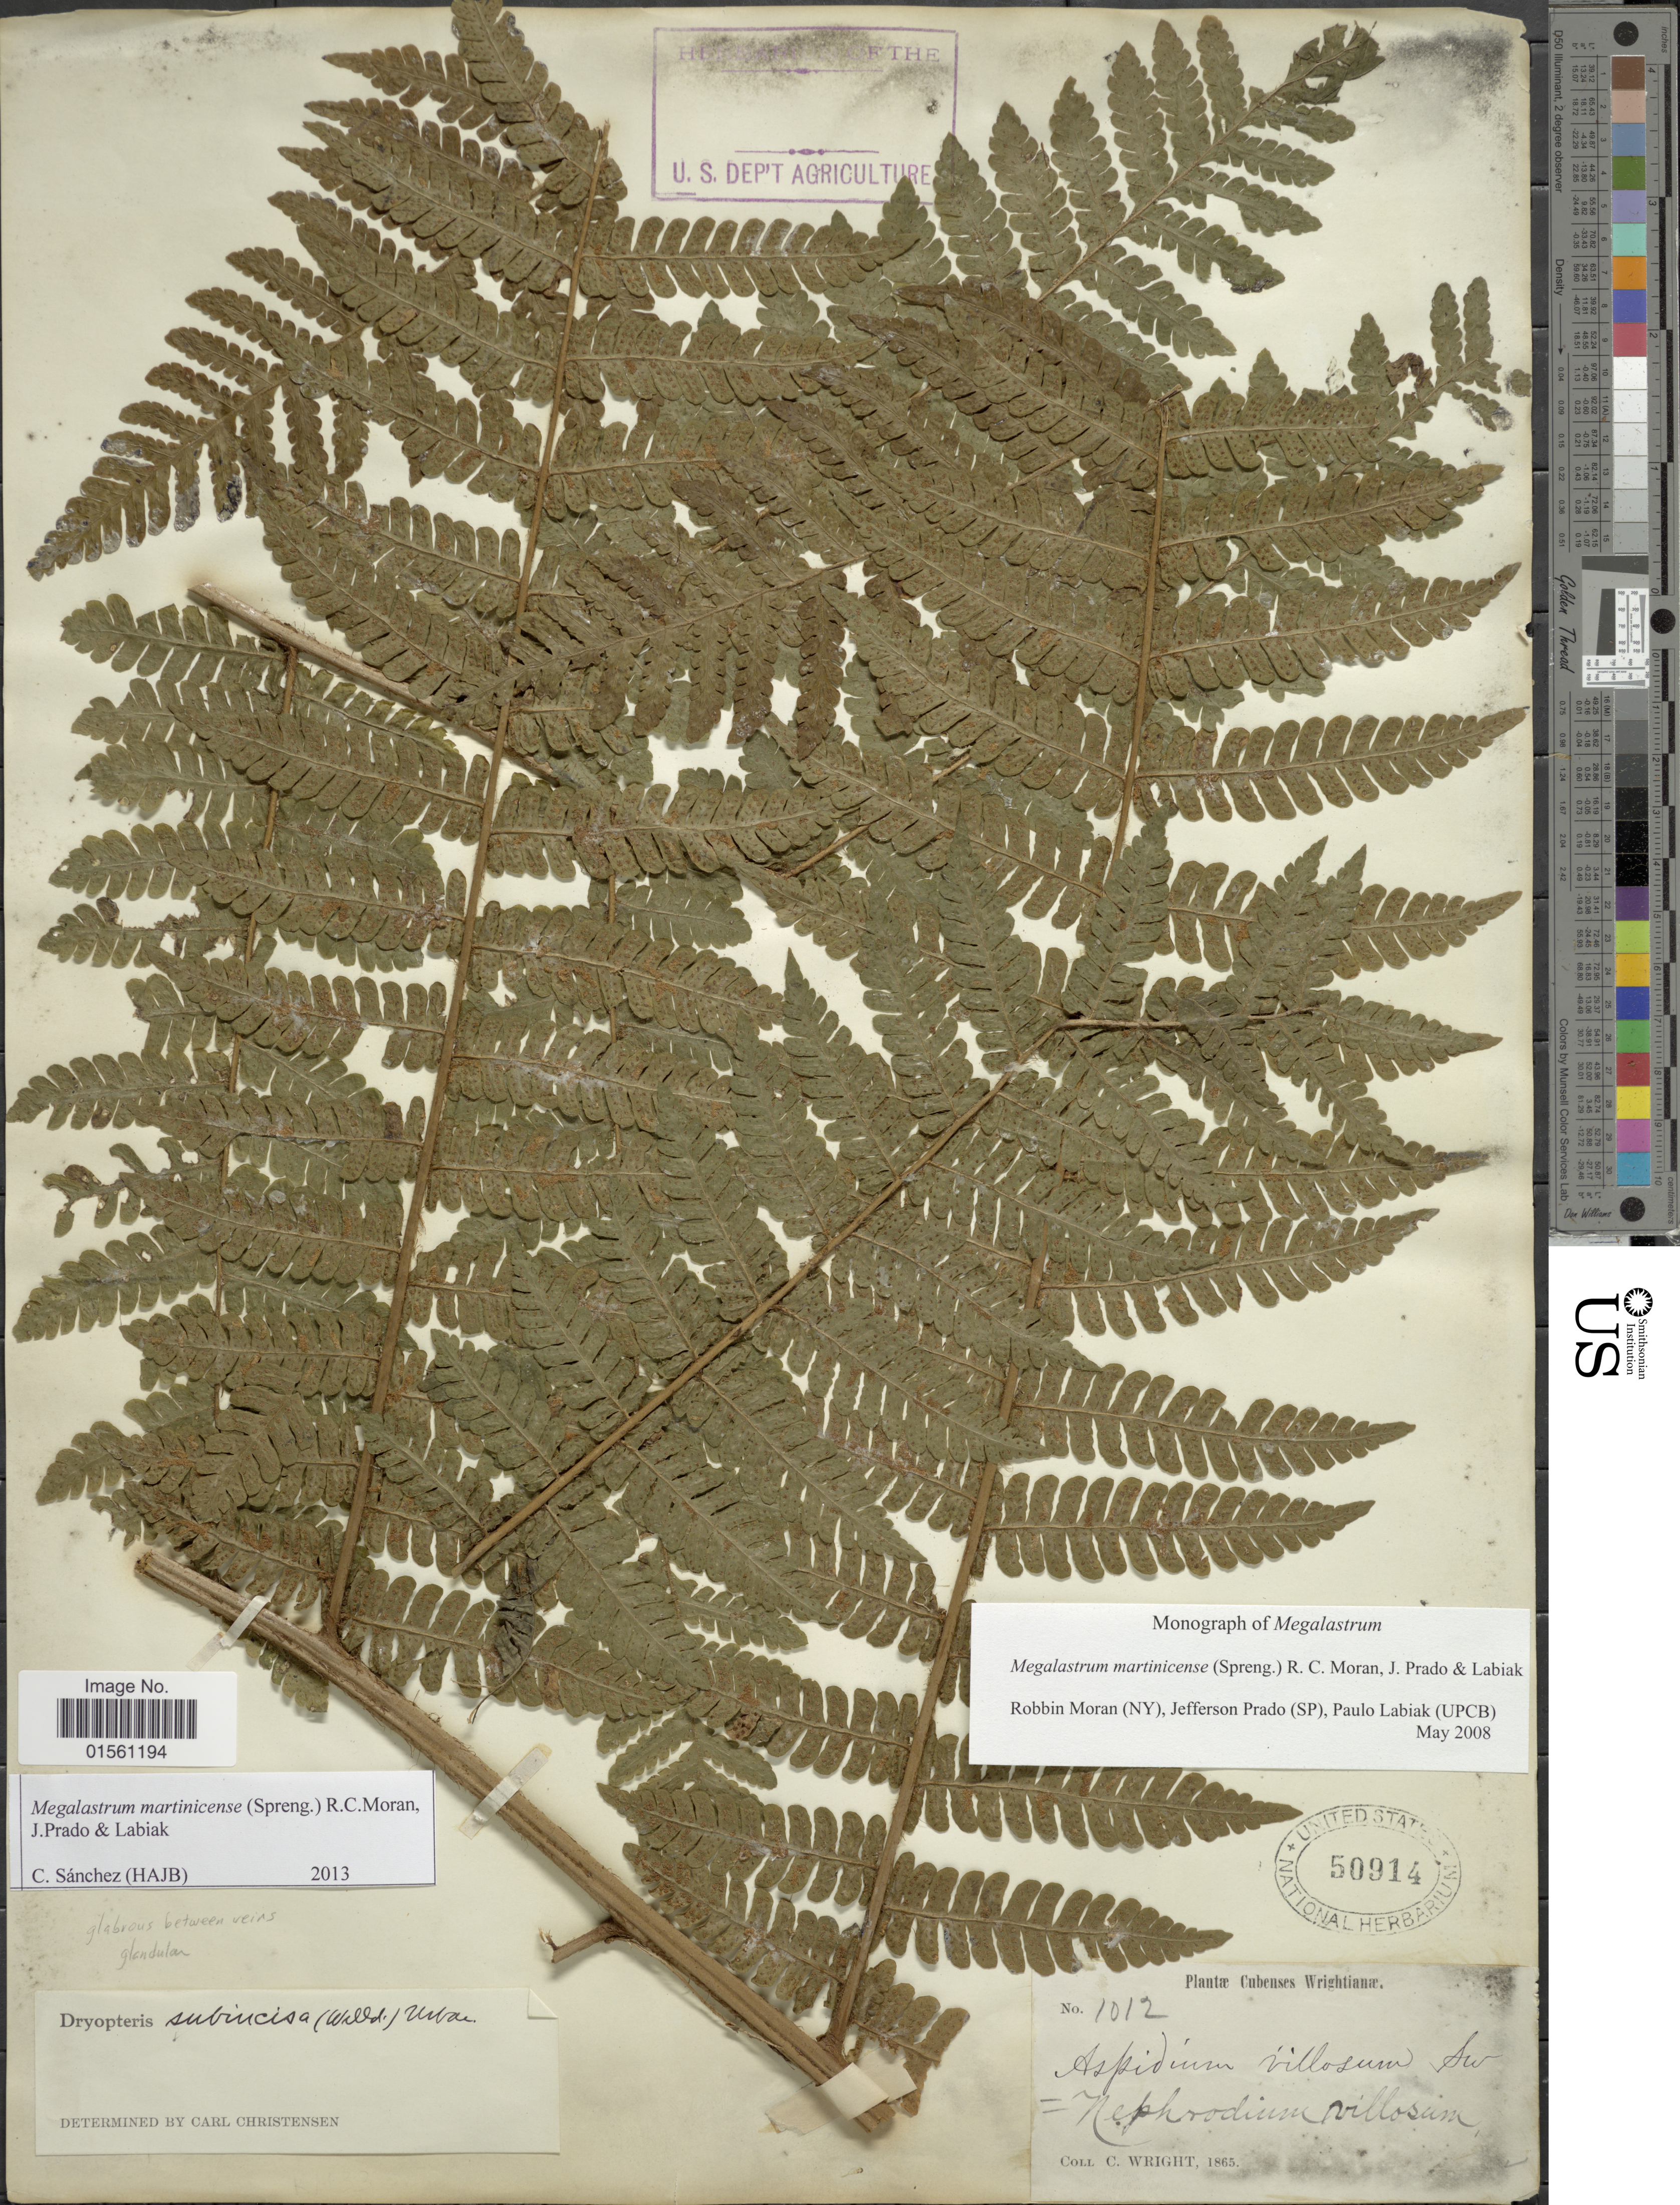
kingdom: Plantae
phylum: Tracheophyta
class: Polypodiopsida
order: Polypodiales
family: Dryopteridaceae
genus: Megalastrum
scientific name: Megalastrum martinicense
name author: (Spreng.) R.C. Moran et al.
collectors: C. Wright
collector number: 1012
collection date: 1865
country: Cuba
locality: Cubenses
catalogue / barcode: US 50914